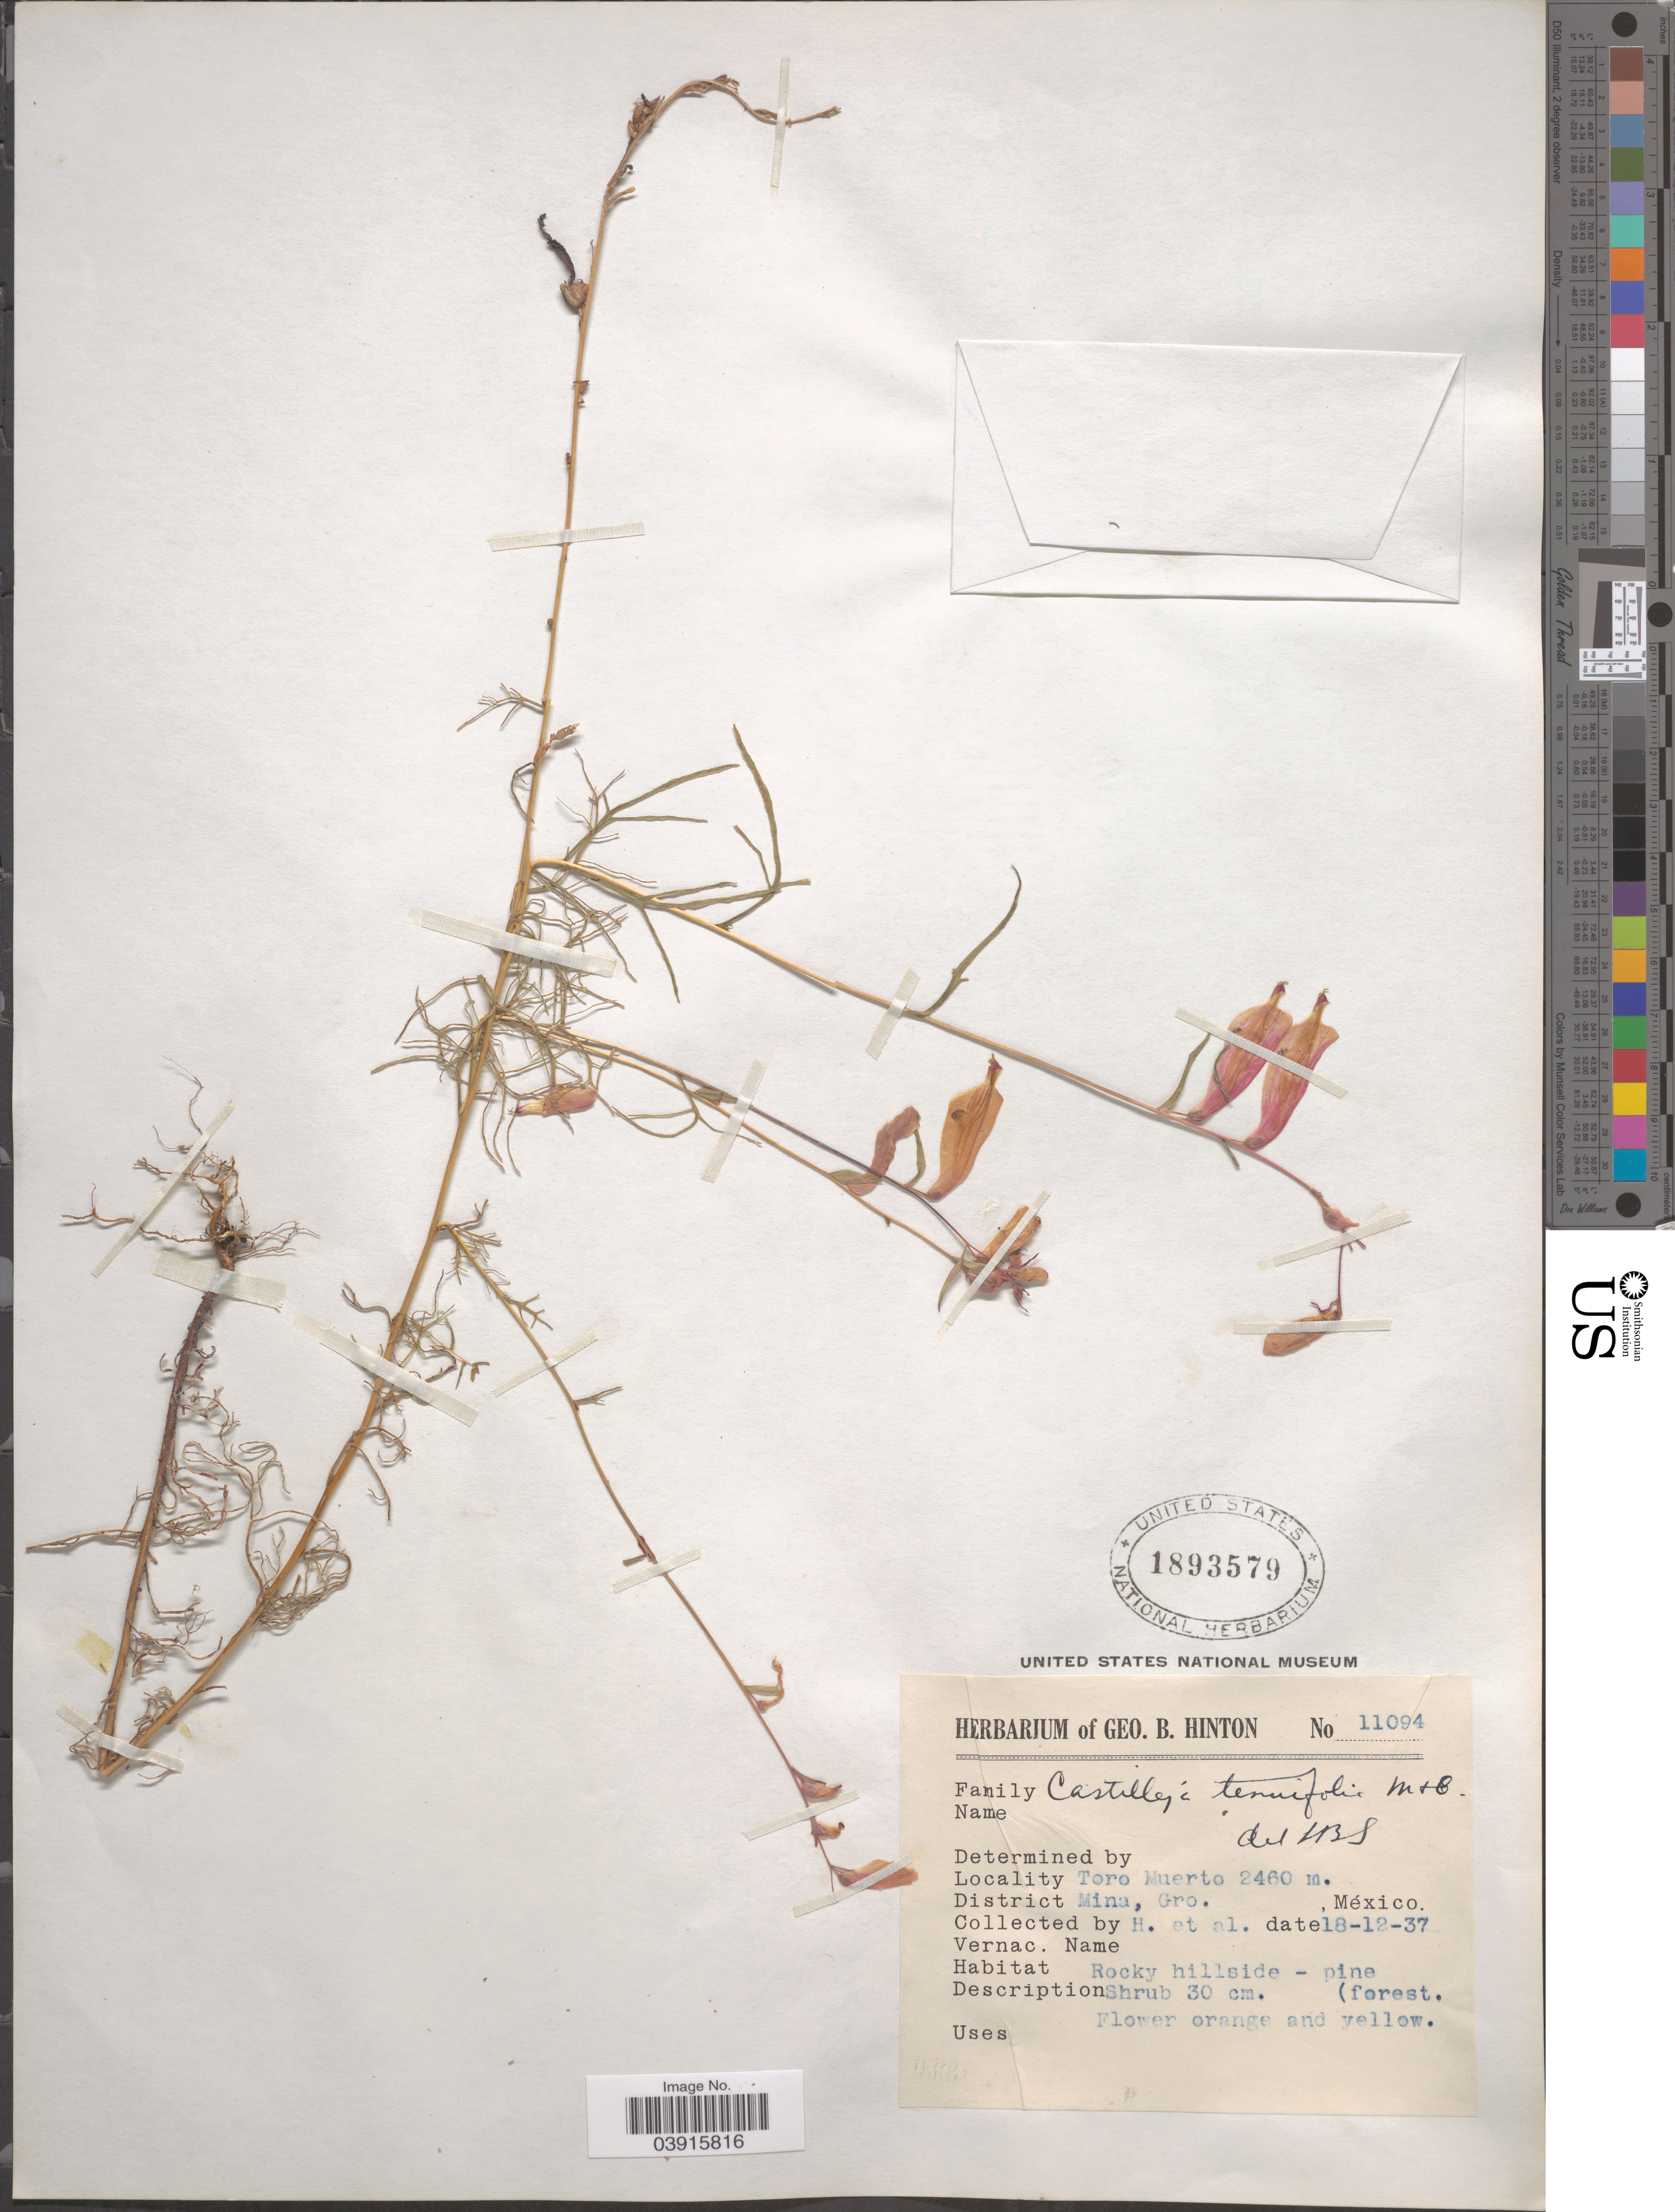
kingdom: Plantae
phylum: Tracheophyta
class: Magnoliopsida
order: Lamiales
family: Orobanchaceae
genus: Castilleja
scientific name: Castilleja tenuiflora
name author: Benth.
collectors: G. B. Hinton & et al.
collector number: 11094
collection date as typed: Transcribed d/m/y: 18/12/37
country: Mexico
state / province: Guerrero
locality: Toro Muerto. District Mina.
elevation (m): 2460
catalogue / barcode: US 1893579